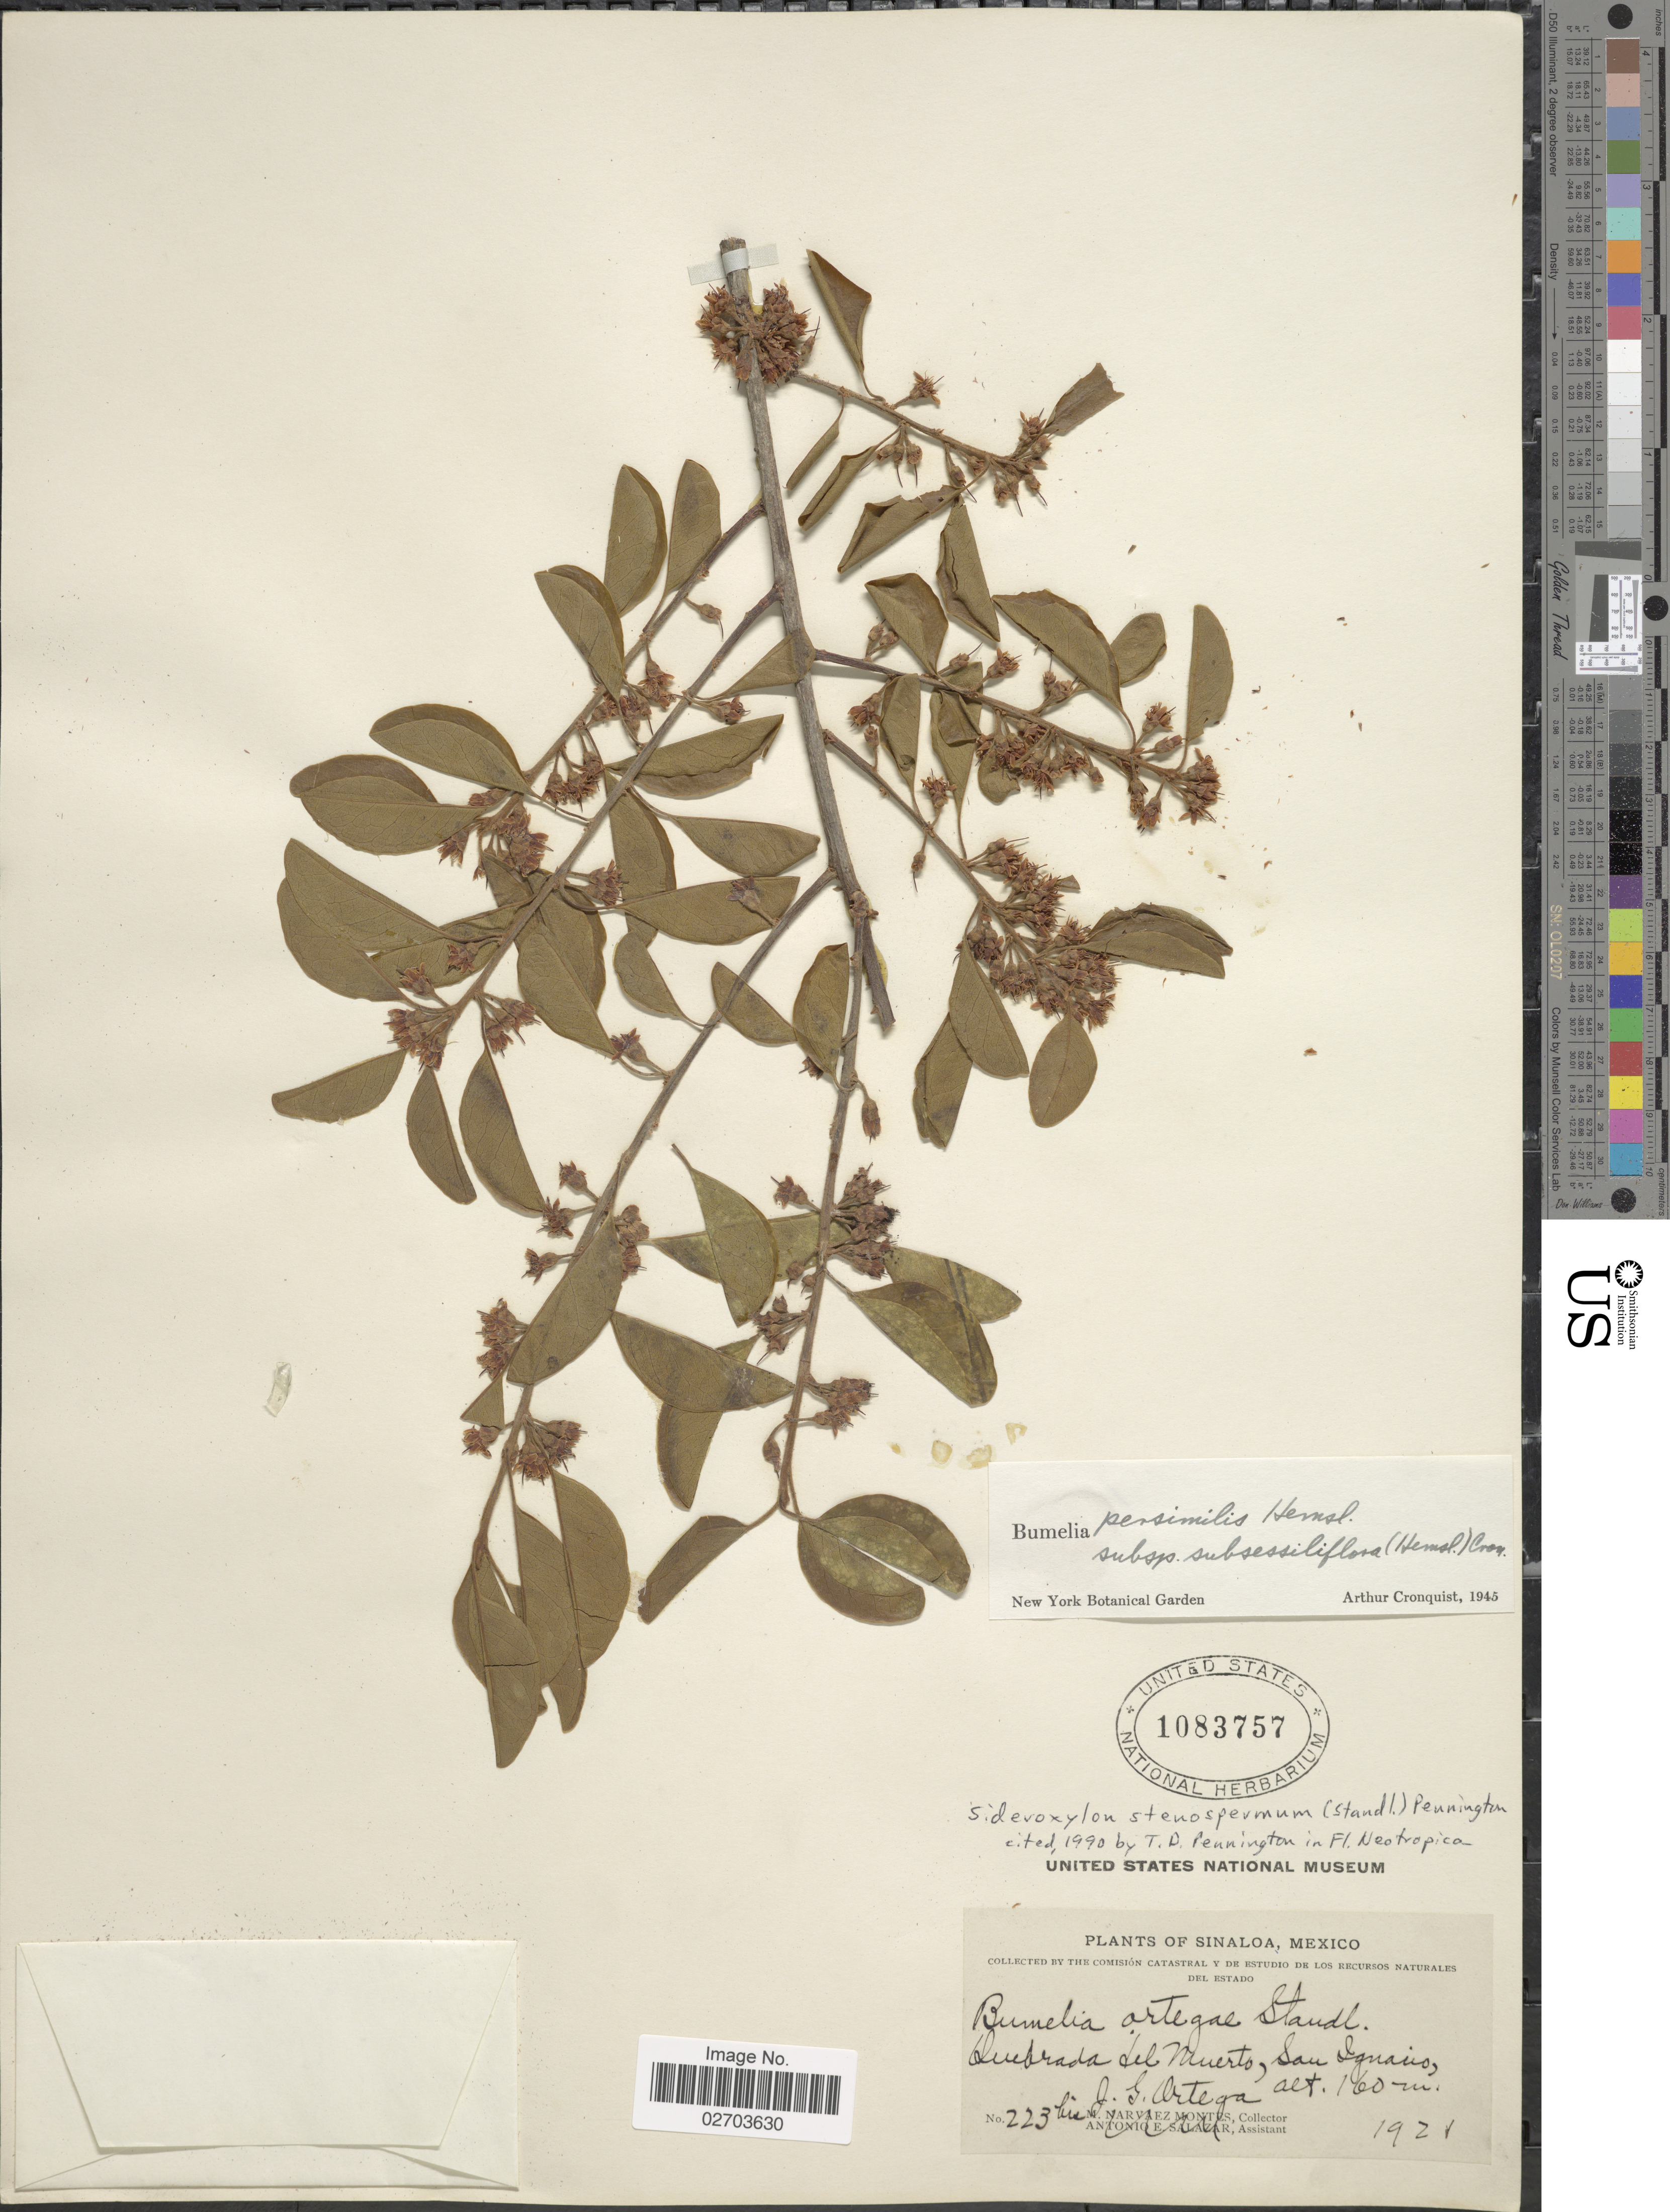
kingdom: Plantae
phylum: Tracheophyta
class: Magnoliopsida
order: Ericales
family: Sapotaceae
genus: Sideroxylon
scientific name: Sideroxylon stenospermum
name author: (Standl.) T.D. Penn.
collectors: J. Ortega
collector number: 223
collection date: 1921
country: Mexico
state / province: Sinaloa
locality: Quebrada del Muerto, San Ignacio.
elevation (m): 160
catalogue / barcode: US 1083757